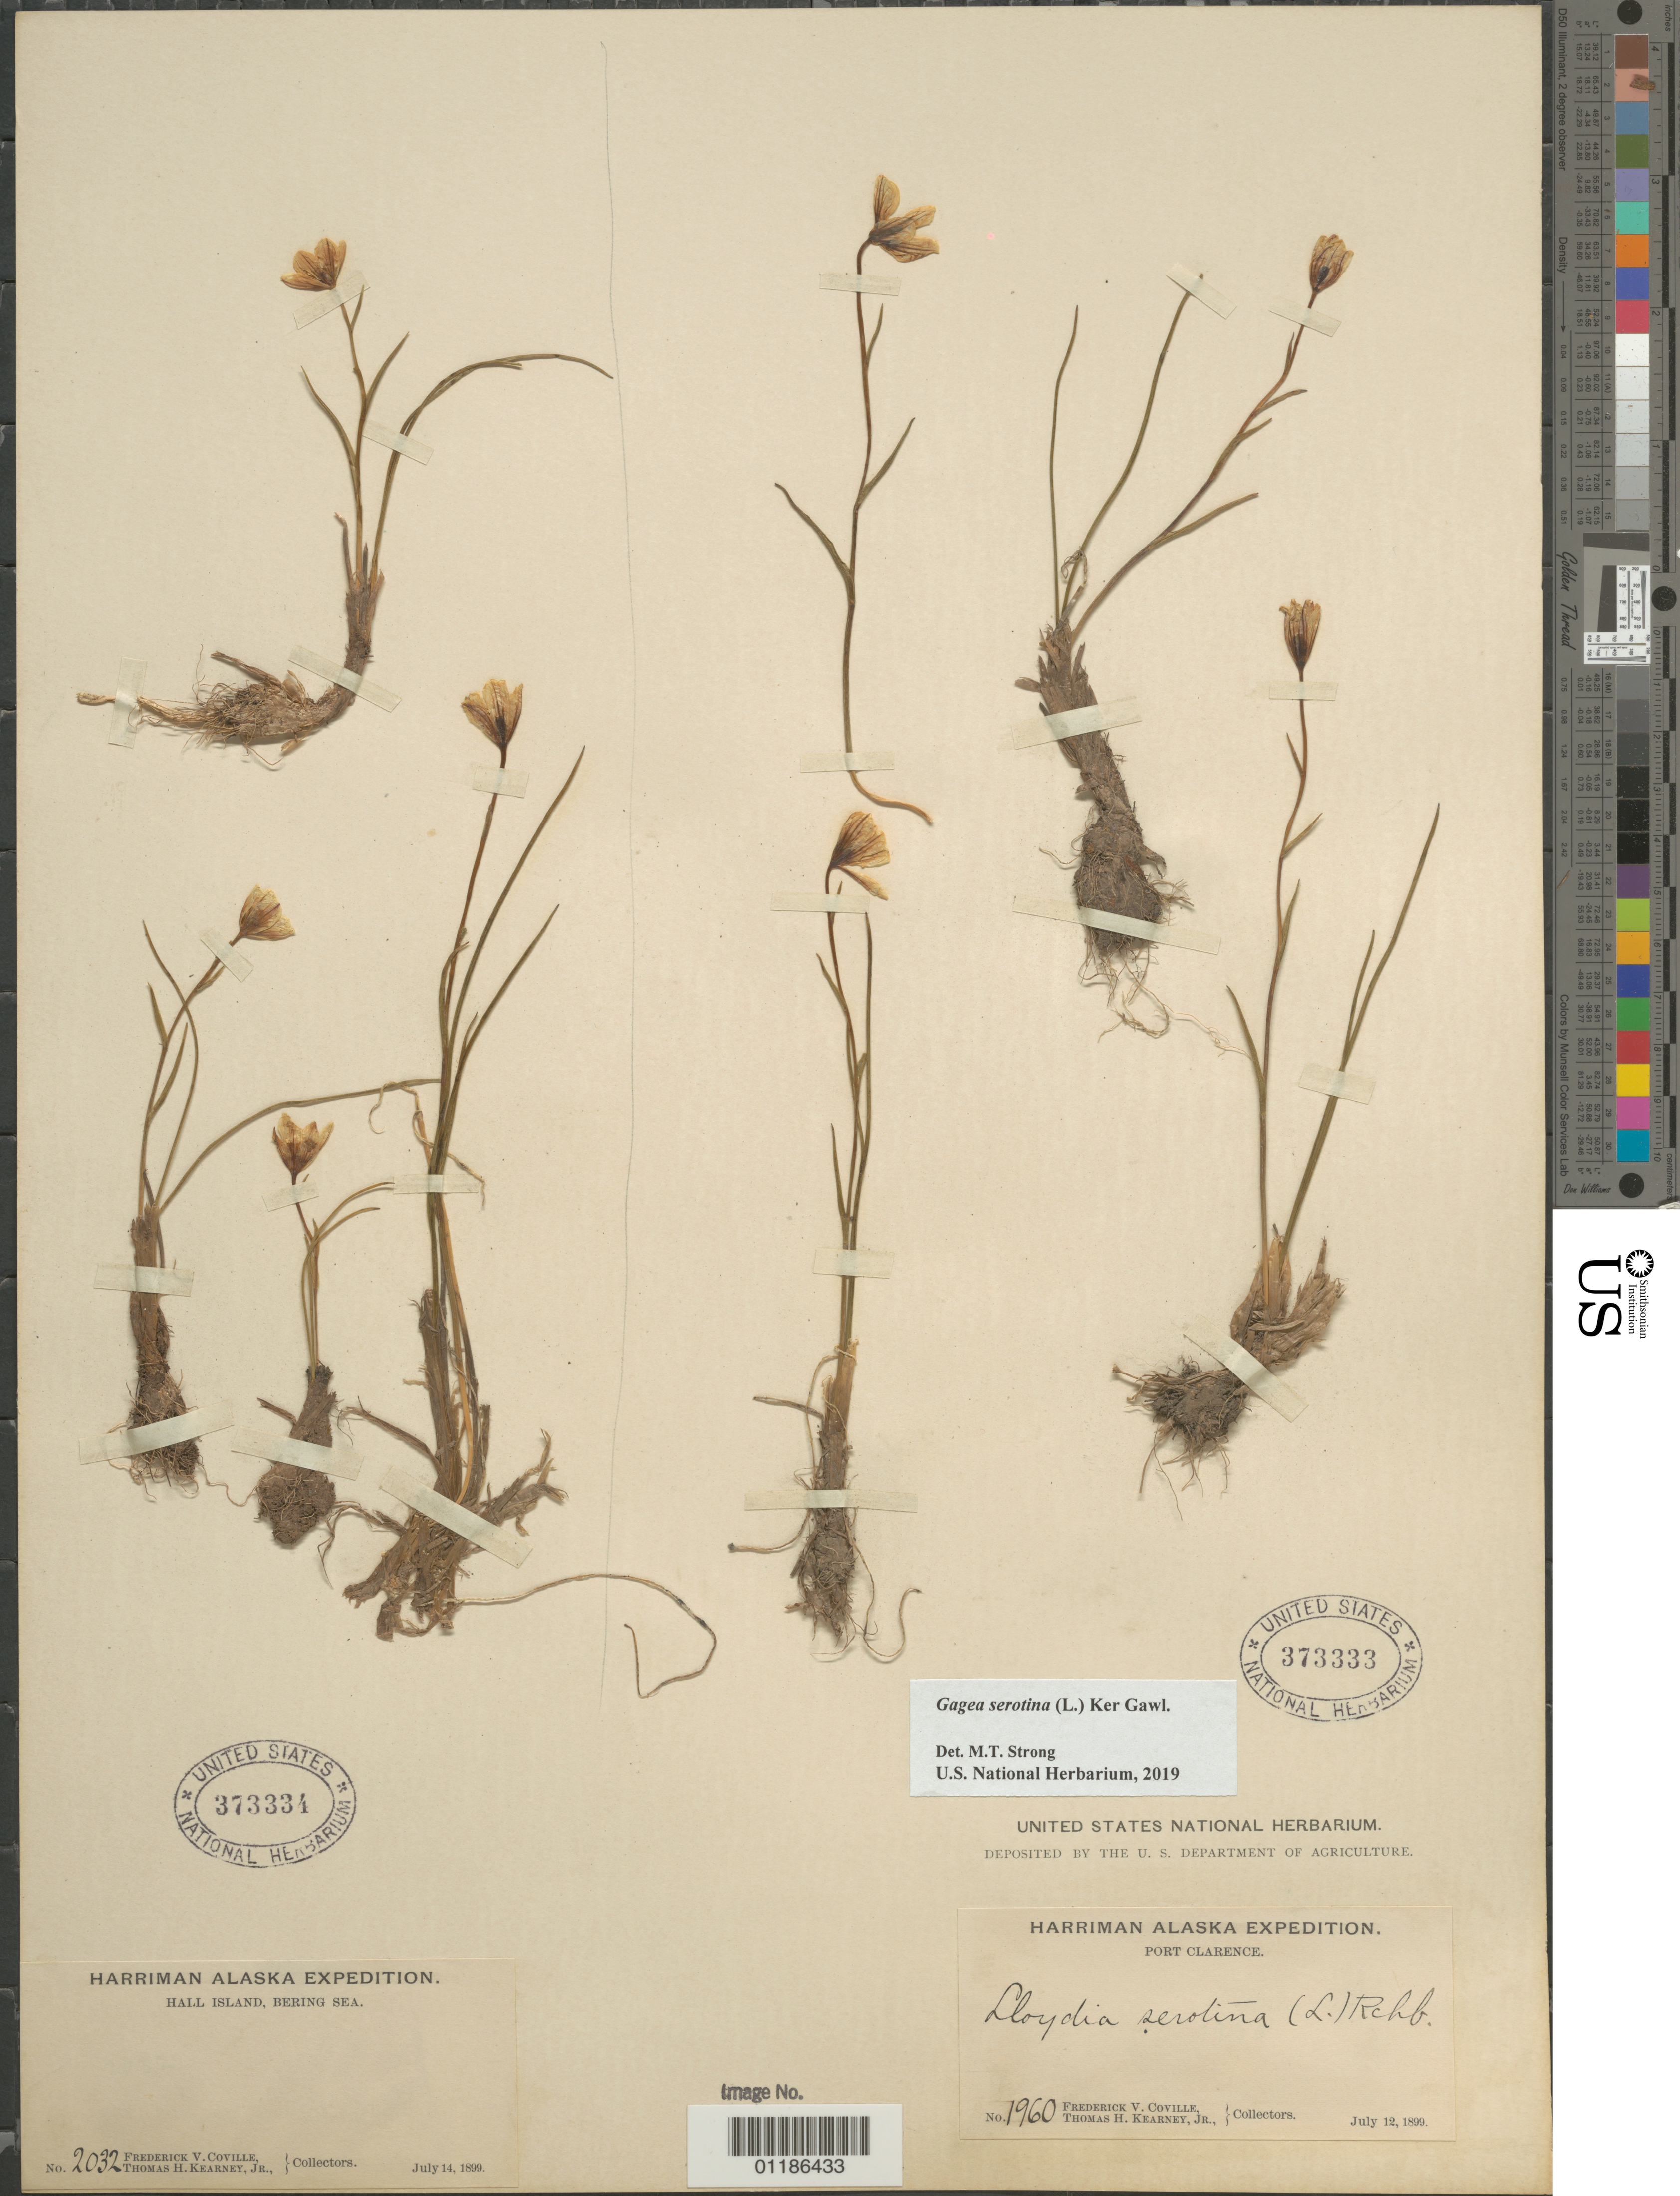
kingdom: Plantae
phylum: Tracheophyta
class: Liliopsida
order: Liliales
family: Liliaceae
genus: Gagea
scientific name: Gagea serotina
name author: (L.) Ker Gawl.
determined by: Strong, Mark T., (BOT), Smithsonian Institution - National Museum of Natural History (UNITED STATES)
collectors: F. V. Coville & T. H. Kearney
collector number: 1960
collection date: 1899-07-12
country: United States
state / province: Alaska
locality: Port Clarence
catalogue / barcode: US 373333